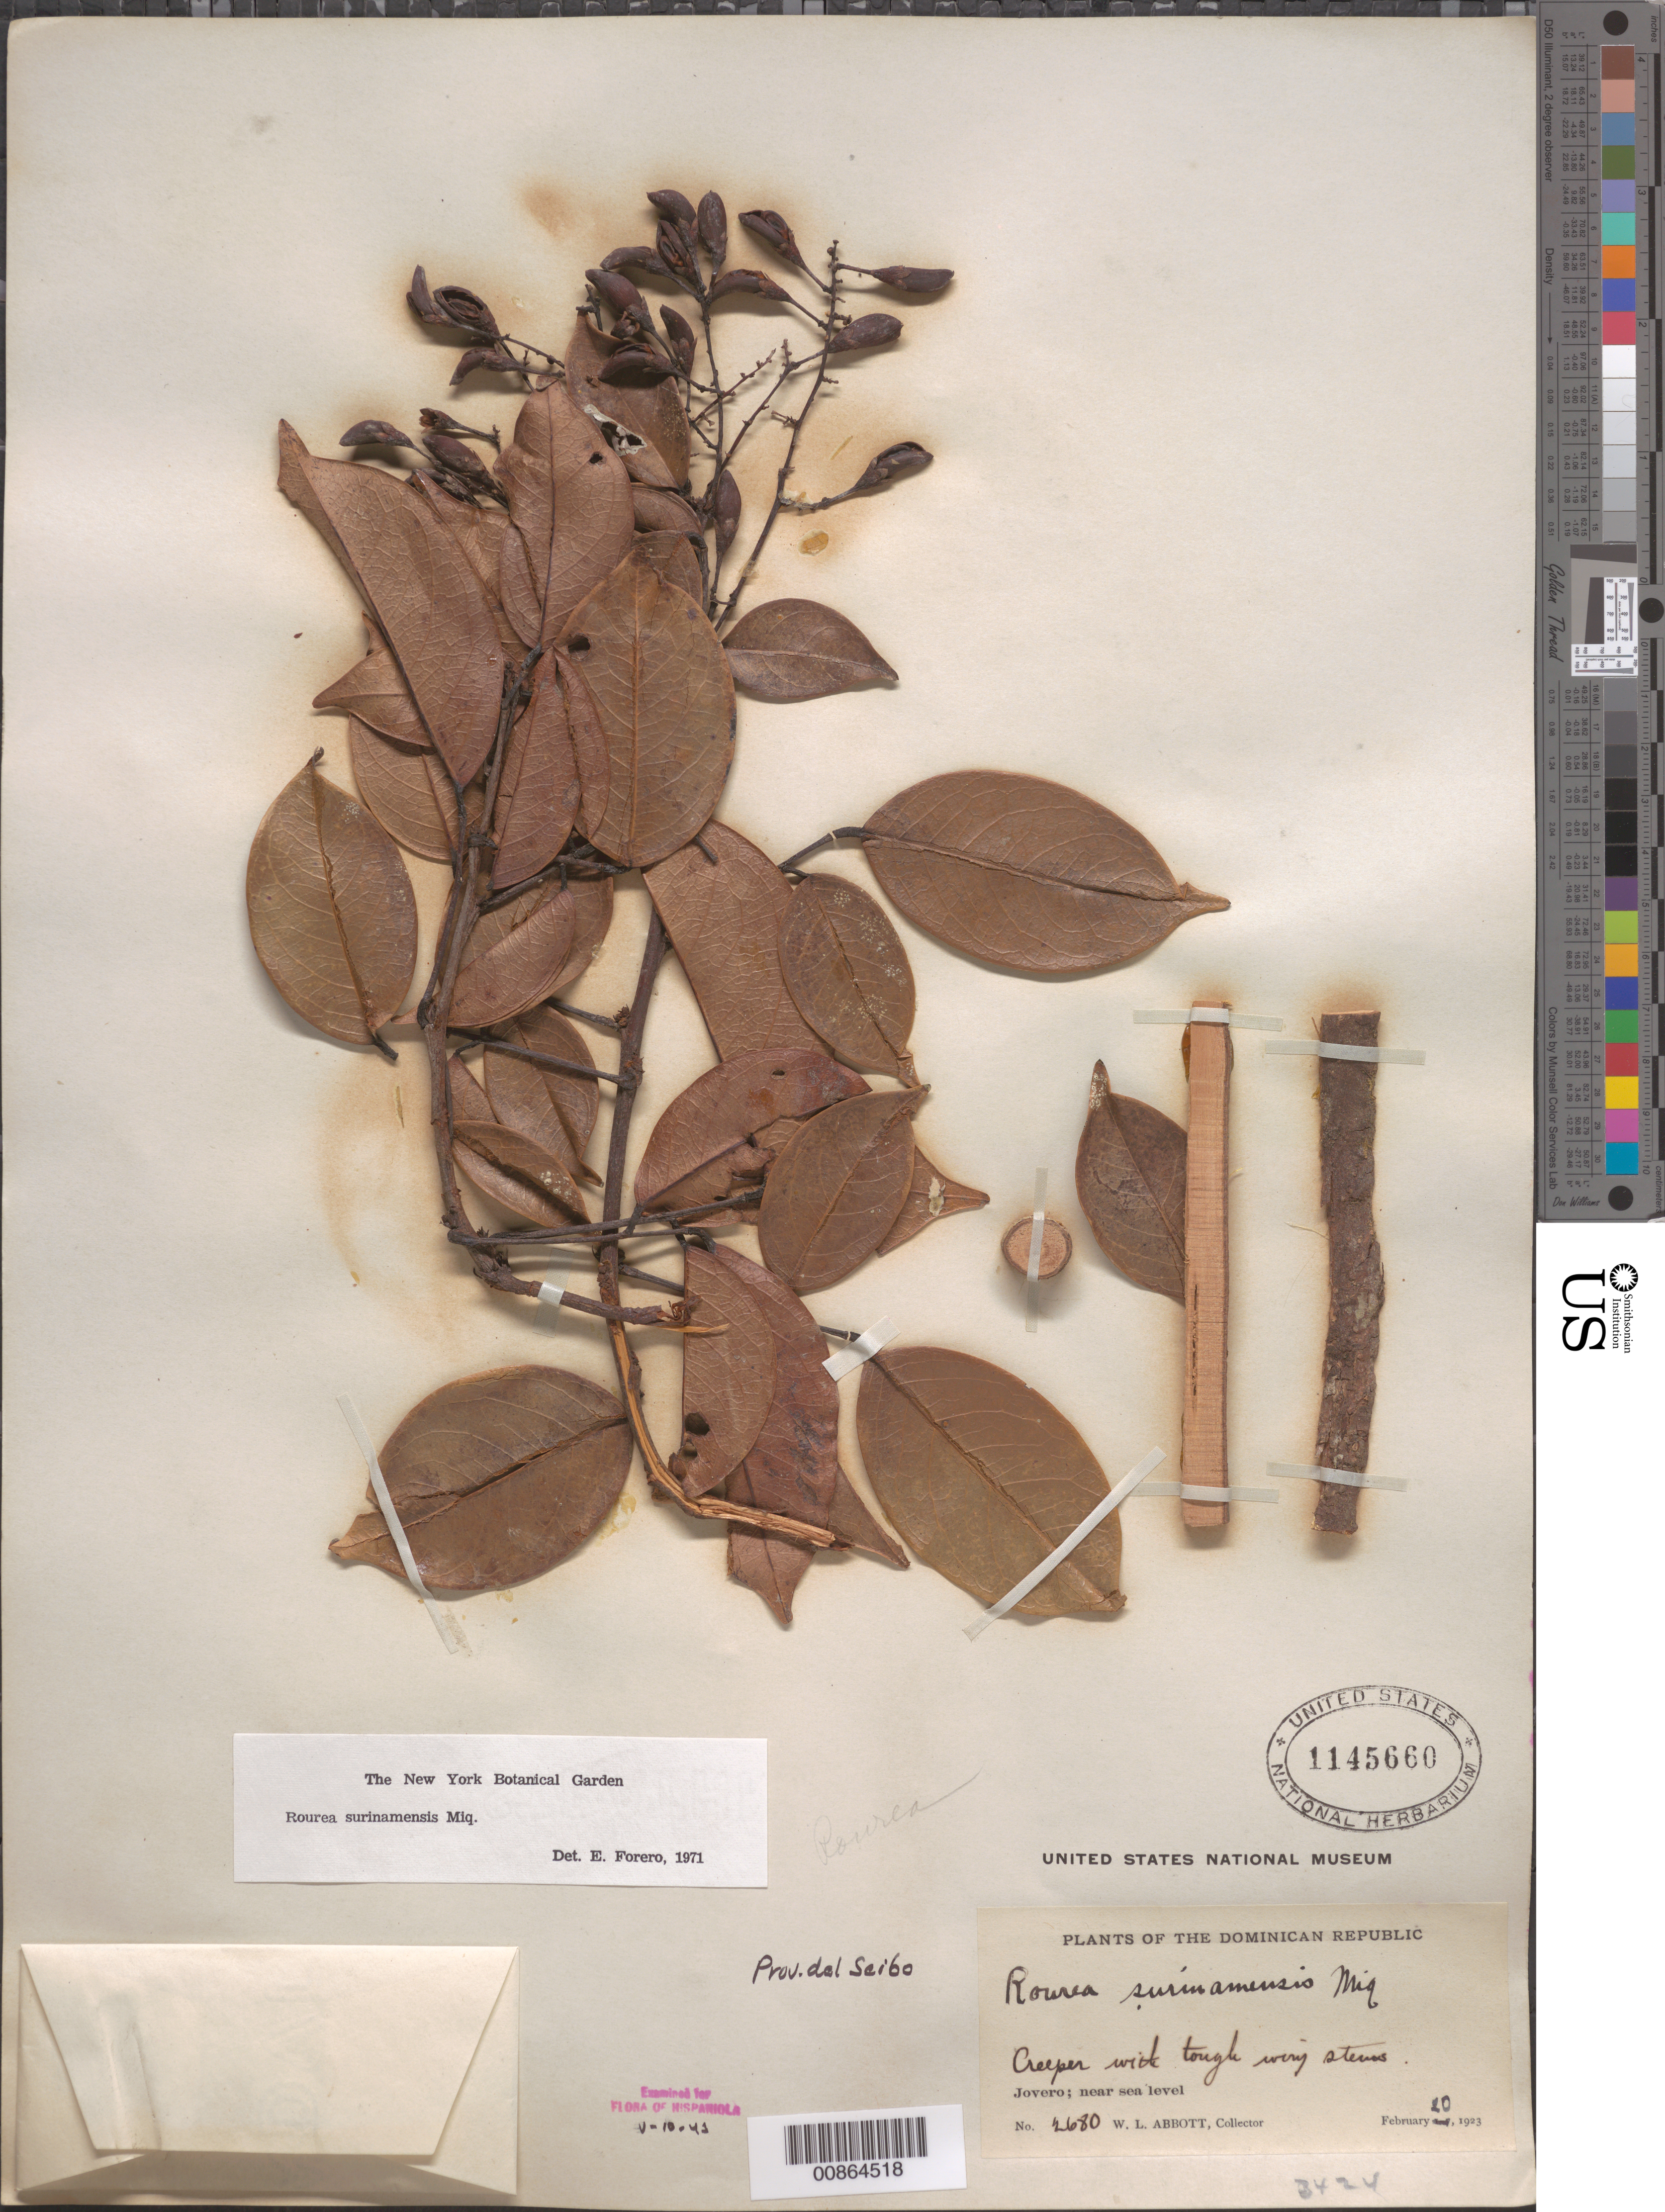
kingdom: Plantae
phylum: Tracheophyta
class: Magnoliopsida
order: Oxalidales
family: Connaraceae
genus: Rourea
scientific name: Rourea surinamensis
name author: Miq.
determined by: Forero, E.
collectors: W. L. Abbott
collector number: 2680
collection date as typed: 20 Feb 1923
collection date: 1923-02-20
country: Dominican Republic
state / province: El Seibo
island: Hispaniola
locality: Jovero.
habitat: Creeper.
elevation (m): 0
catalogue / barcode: US 1145660